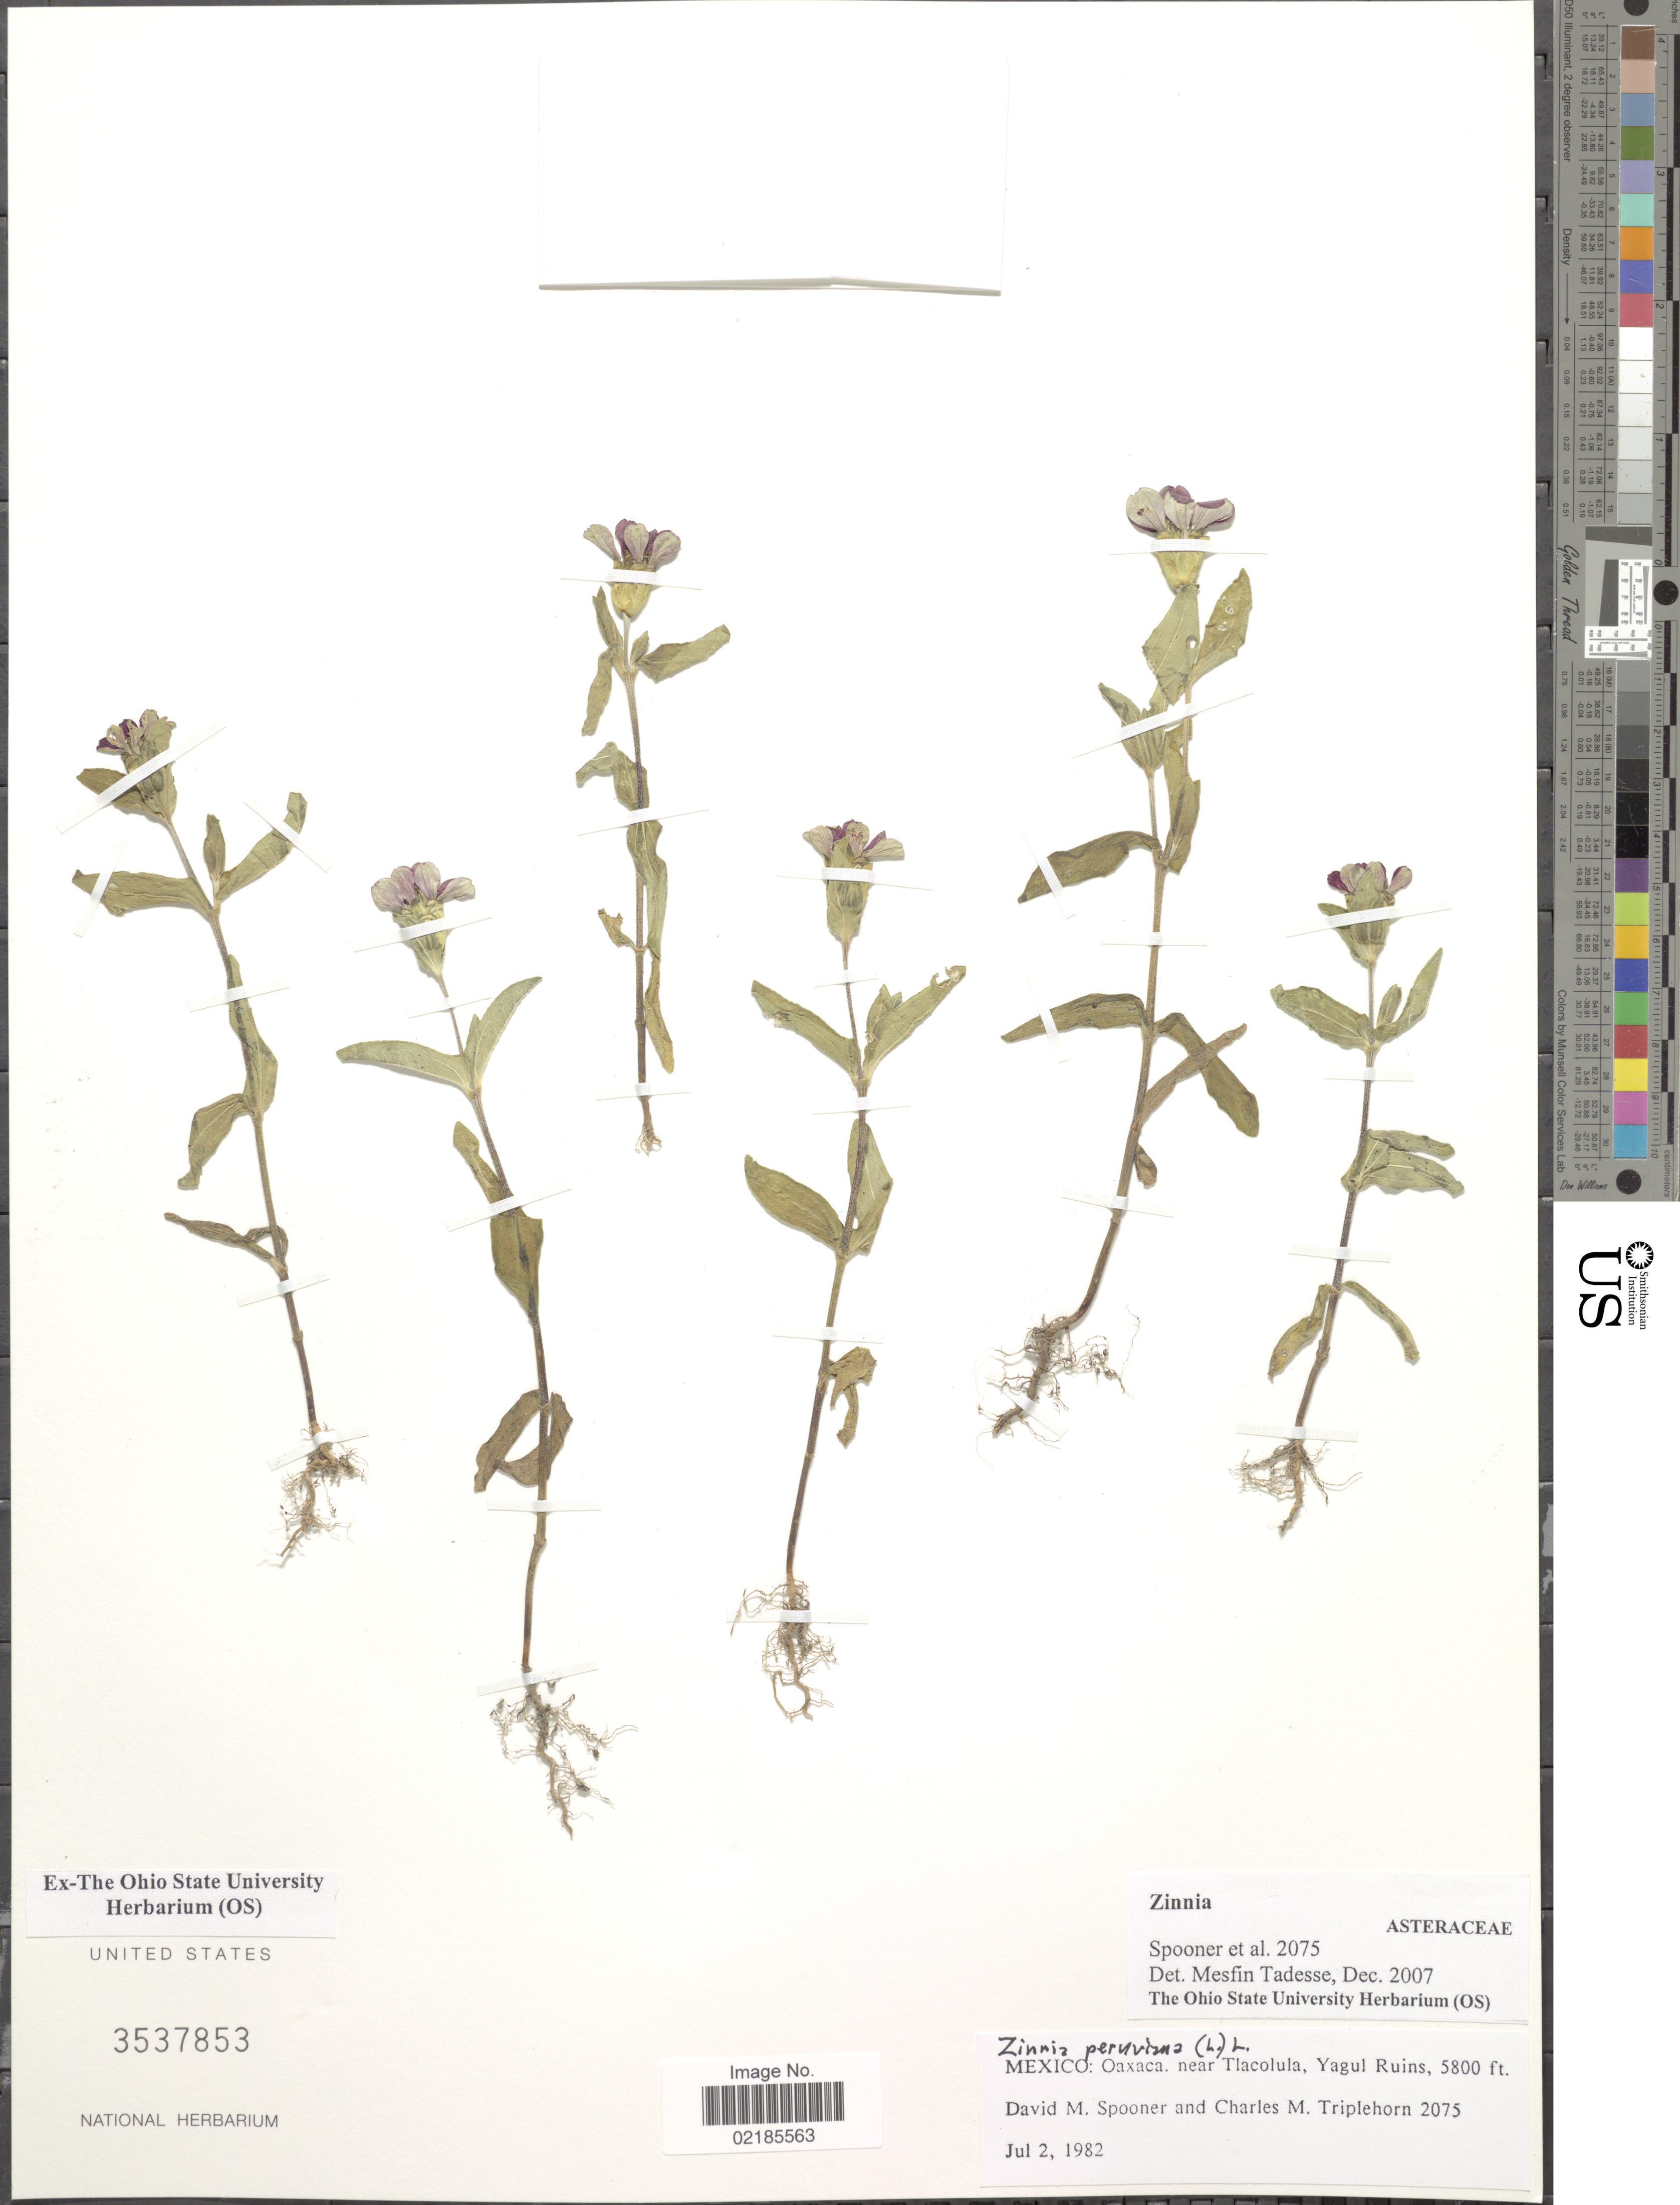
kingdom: Plantae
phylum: Tracheophyta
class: Magnoliopsida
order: Asterales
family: Asteraceae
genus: Zinnia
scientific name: Zinnia peruviana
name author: (L.) L.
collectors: D. Spooner & Triplehorn, C.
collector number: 2075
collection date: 1982-07-02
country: Mexico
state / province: Oaxaca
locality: Near Tlacolula, Yagul Ruins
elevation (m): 1768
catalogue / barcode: US 3537853